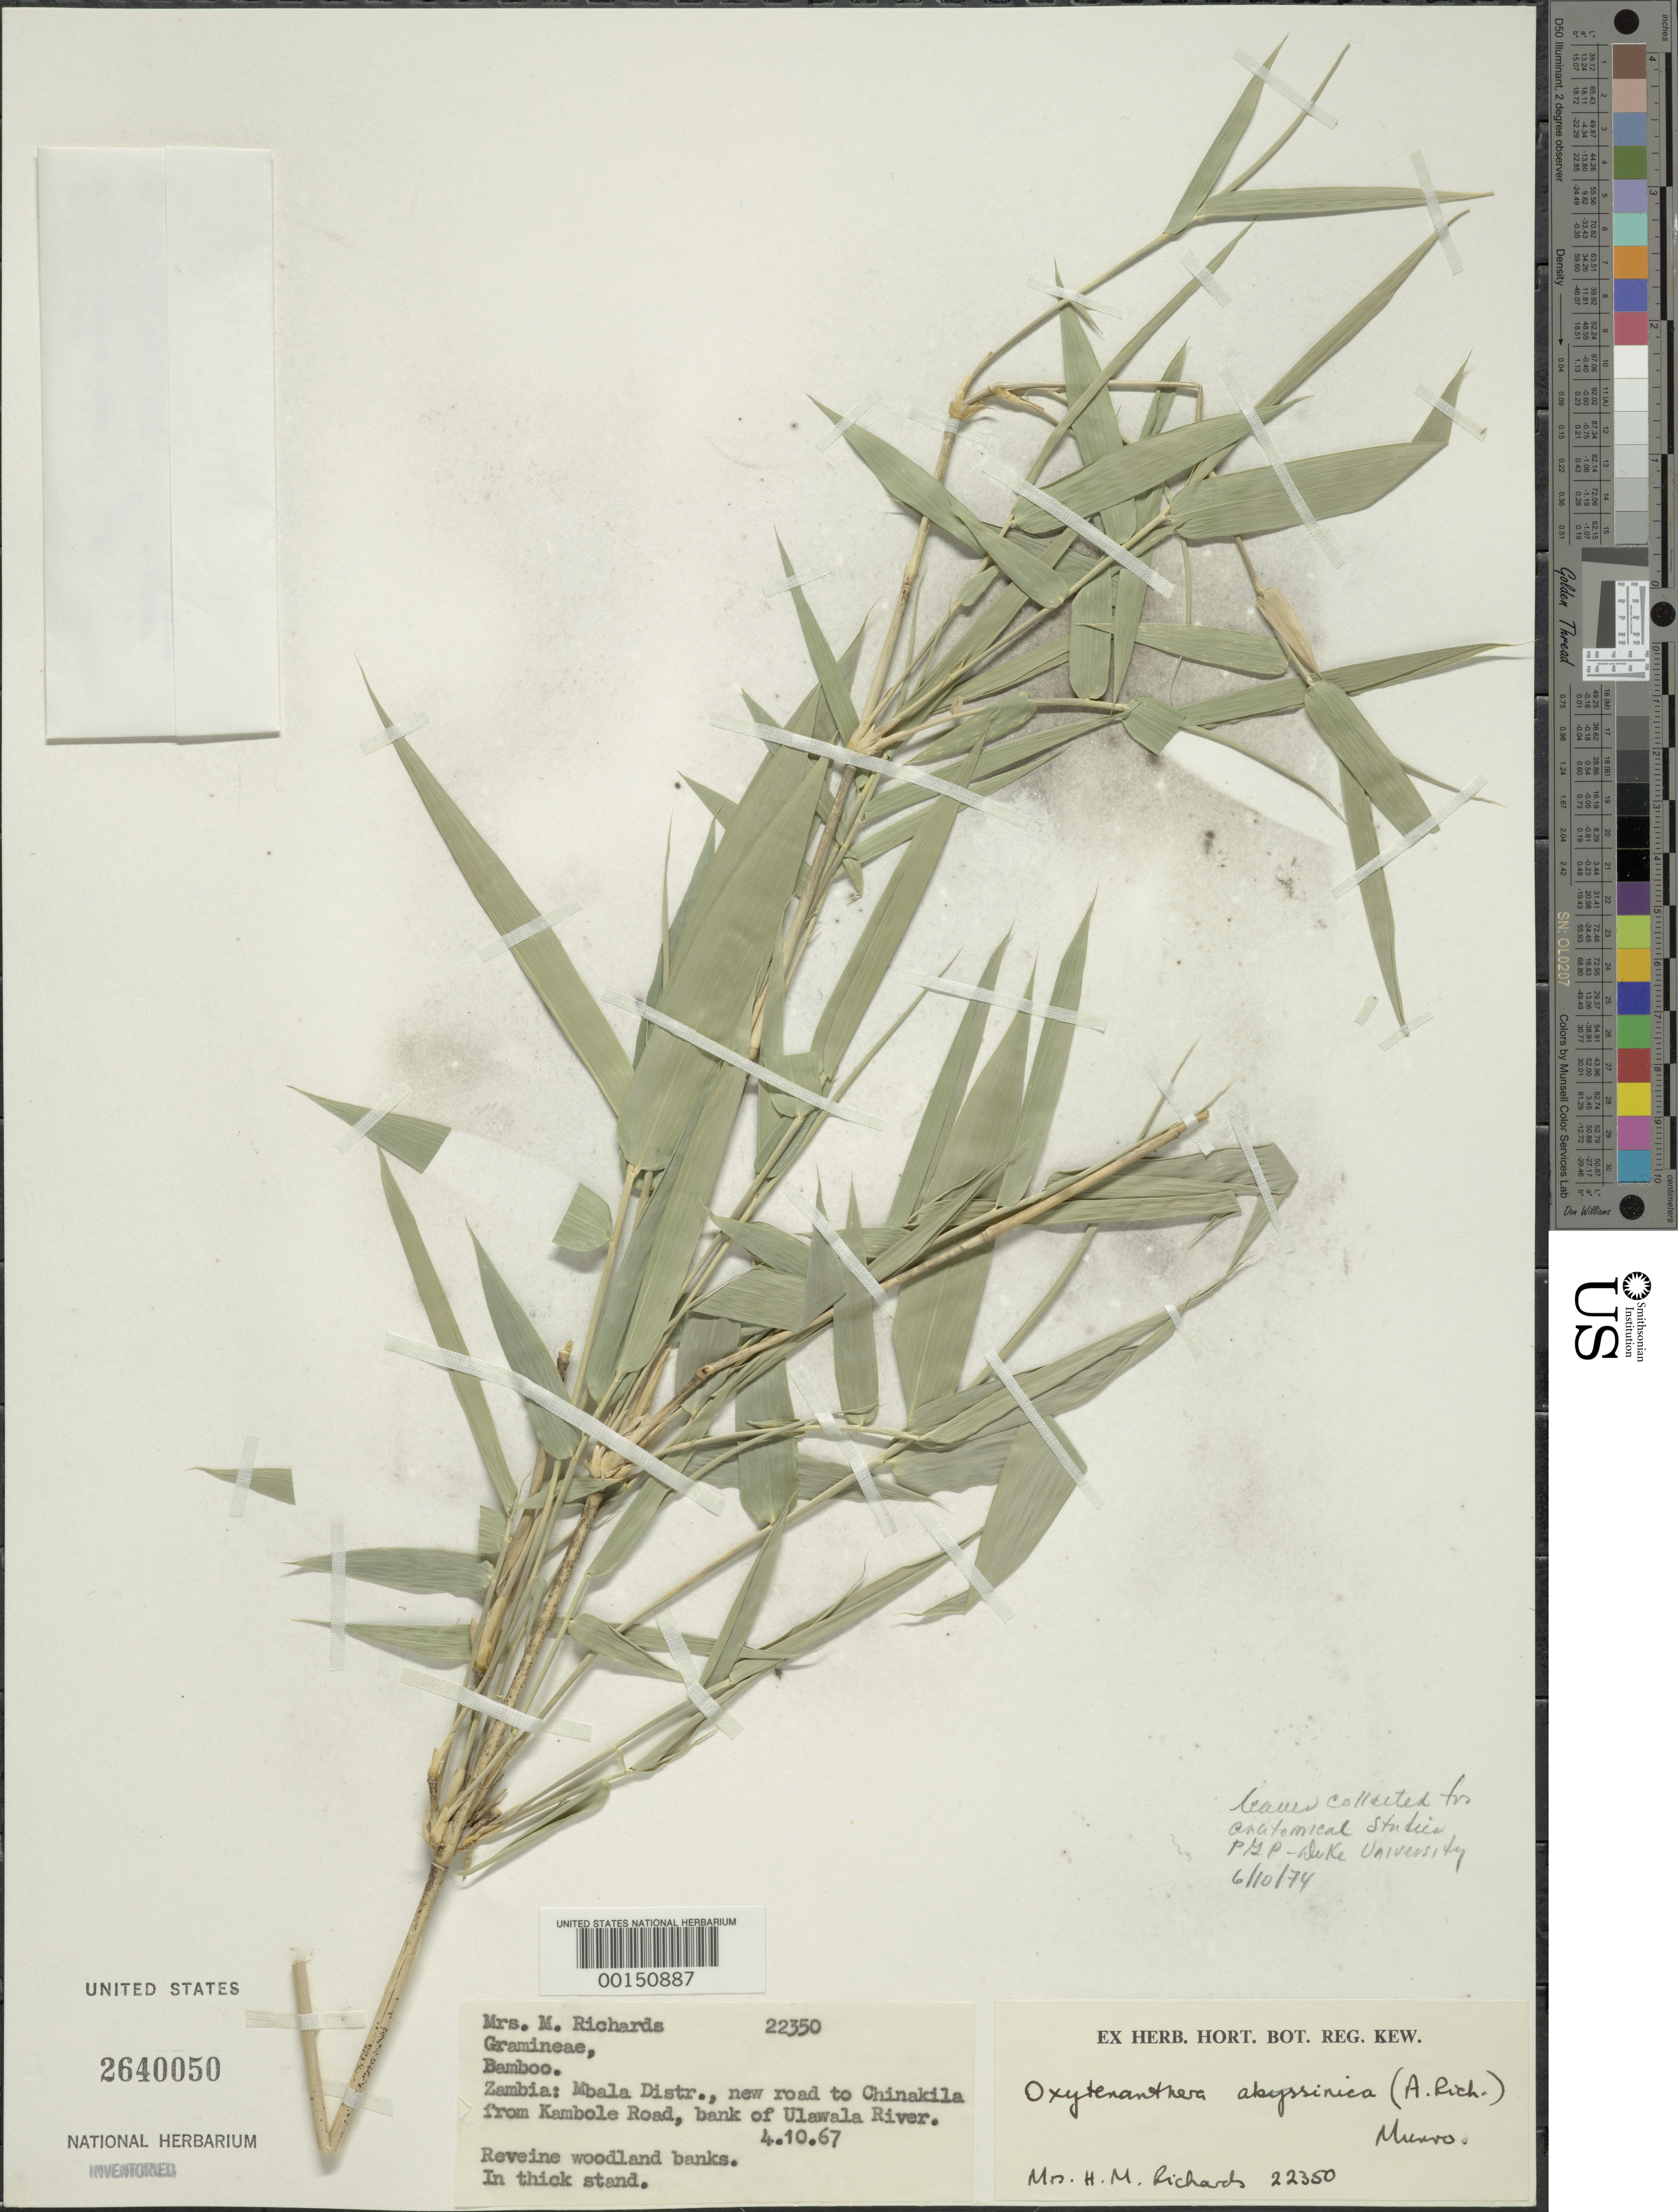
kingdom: Plantae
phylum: Tracheophyta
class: Liliopsida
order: Poales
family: Poaceae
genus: Oxytenanthera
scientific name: Oxytenanthera abyssinica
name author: (A. Rich.) Munro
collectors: M. Richards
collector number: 22350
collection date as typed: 04 Oct 1967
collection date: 1967-10-04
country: Zambia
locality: Mbala, ulawala river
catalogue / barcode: US 2640050